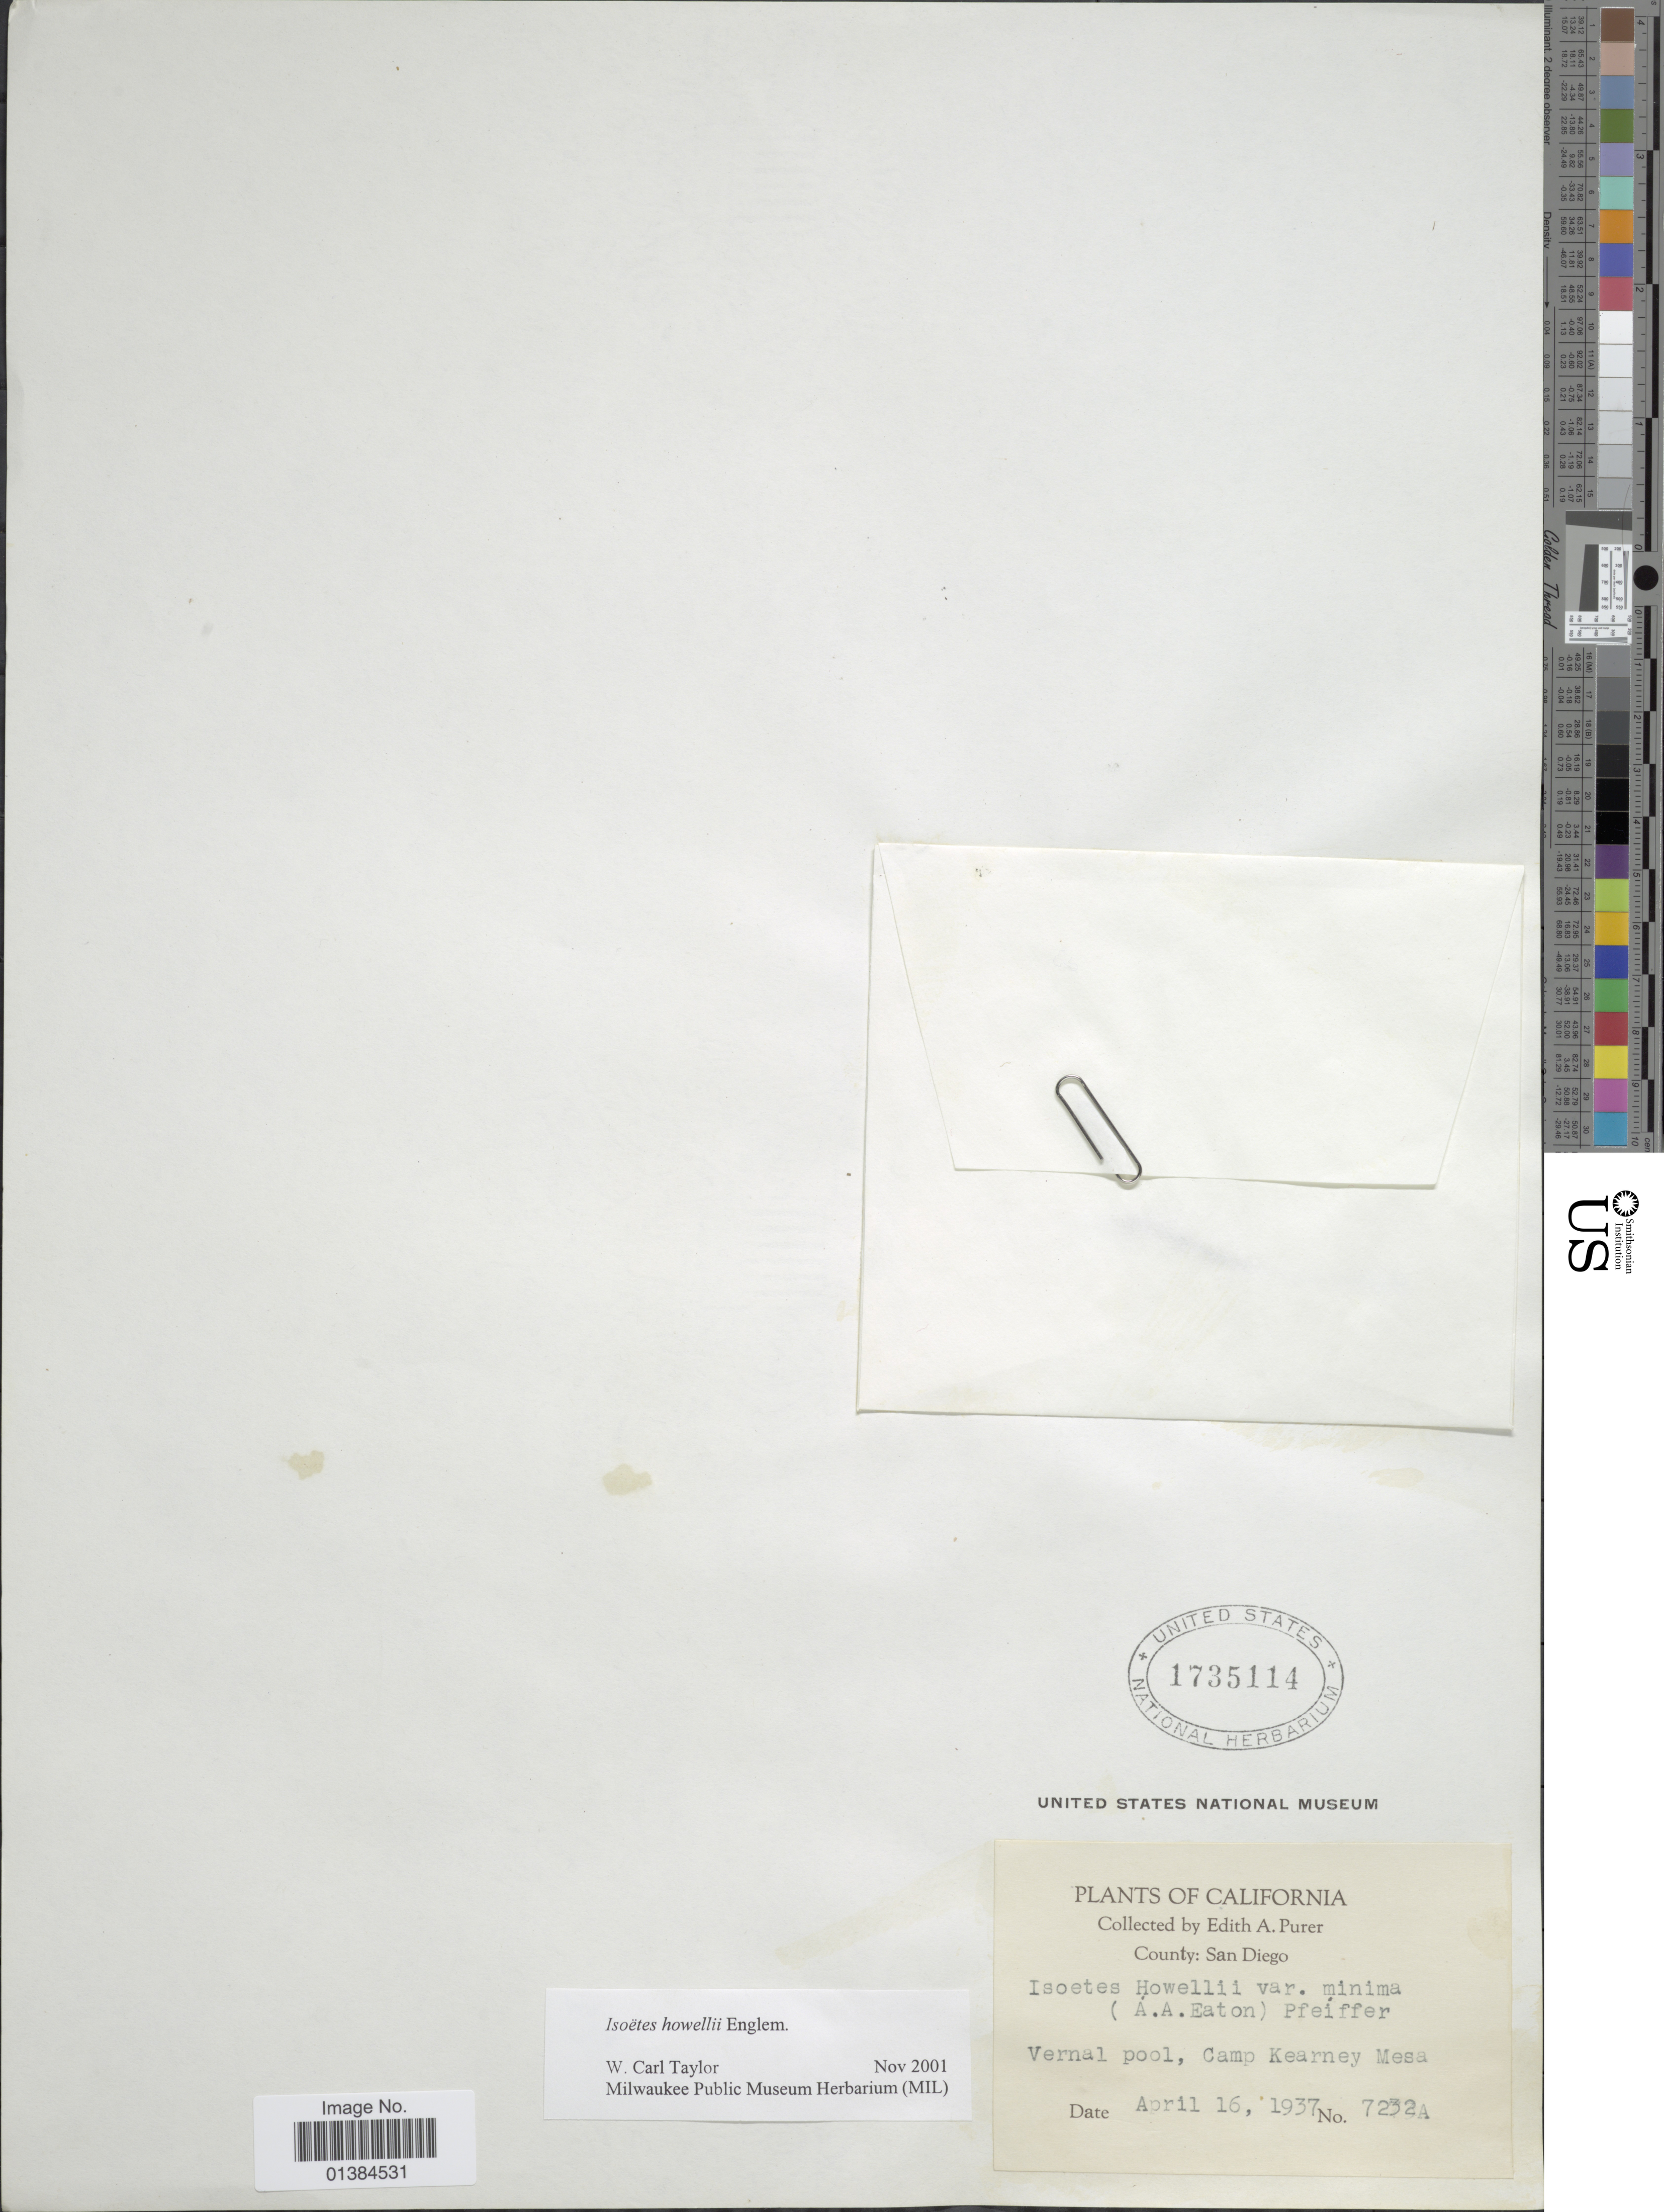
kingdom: Plantae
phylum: Tracheophyta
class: Lycopodiopsida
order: Isoetales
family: Isoetaceae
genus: Isoetes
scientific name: Isoetes howellii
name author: Engelm.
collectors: E. Purer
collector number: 7232A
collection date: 1937-04-16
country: United States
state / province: California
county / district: San Diego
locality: County: San Diego. Vernal pool, Camp Kearney Mesa.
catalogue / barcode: US 1735114